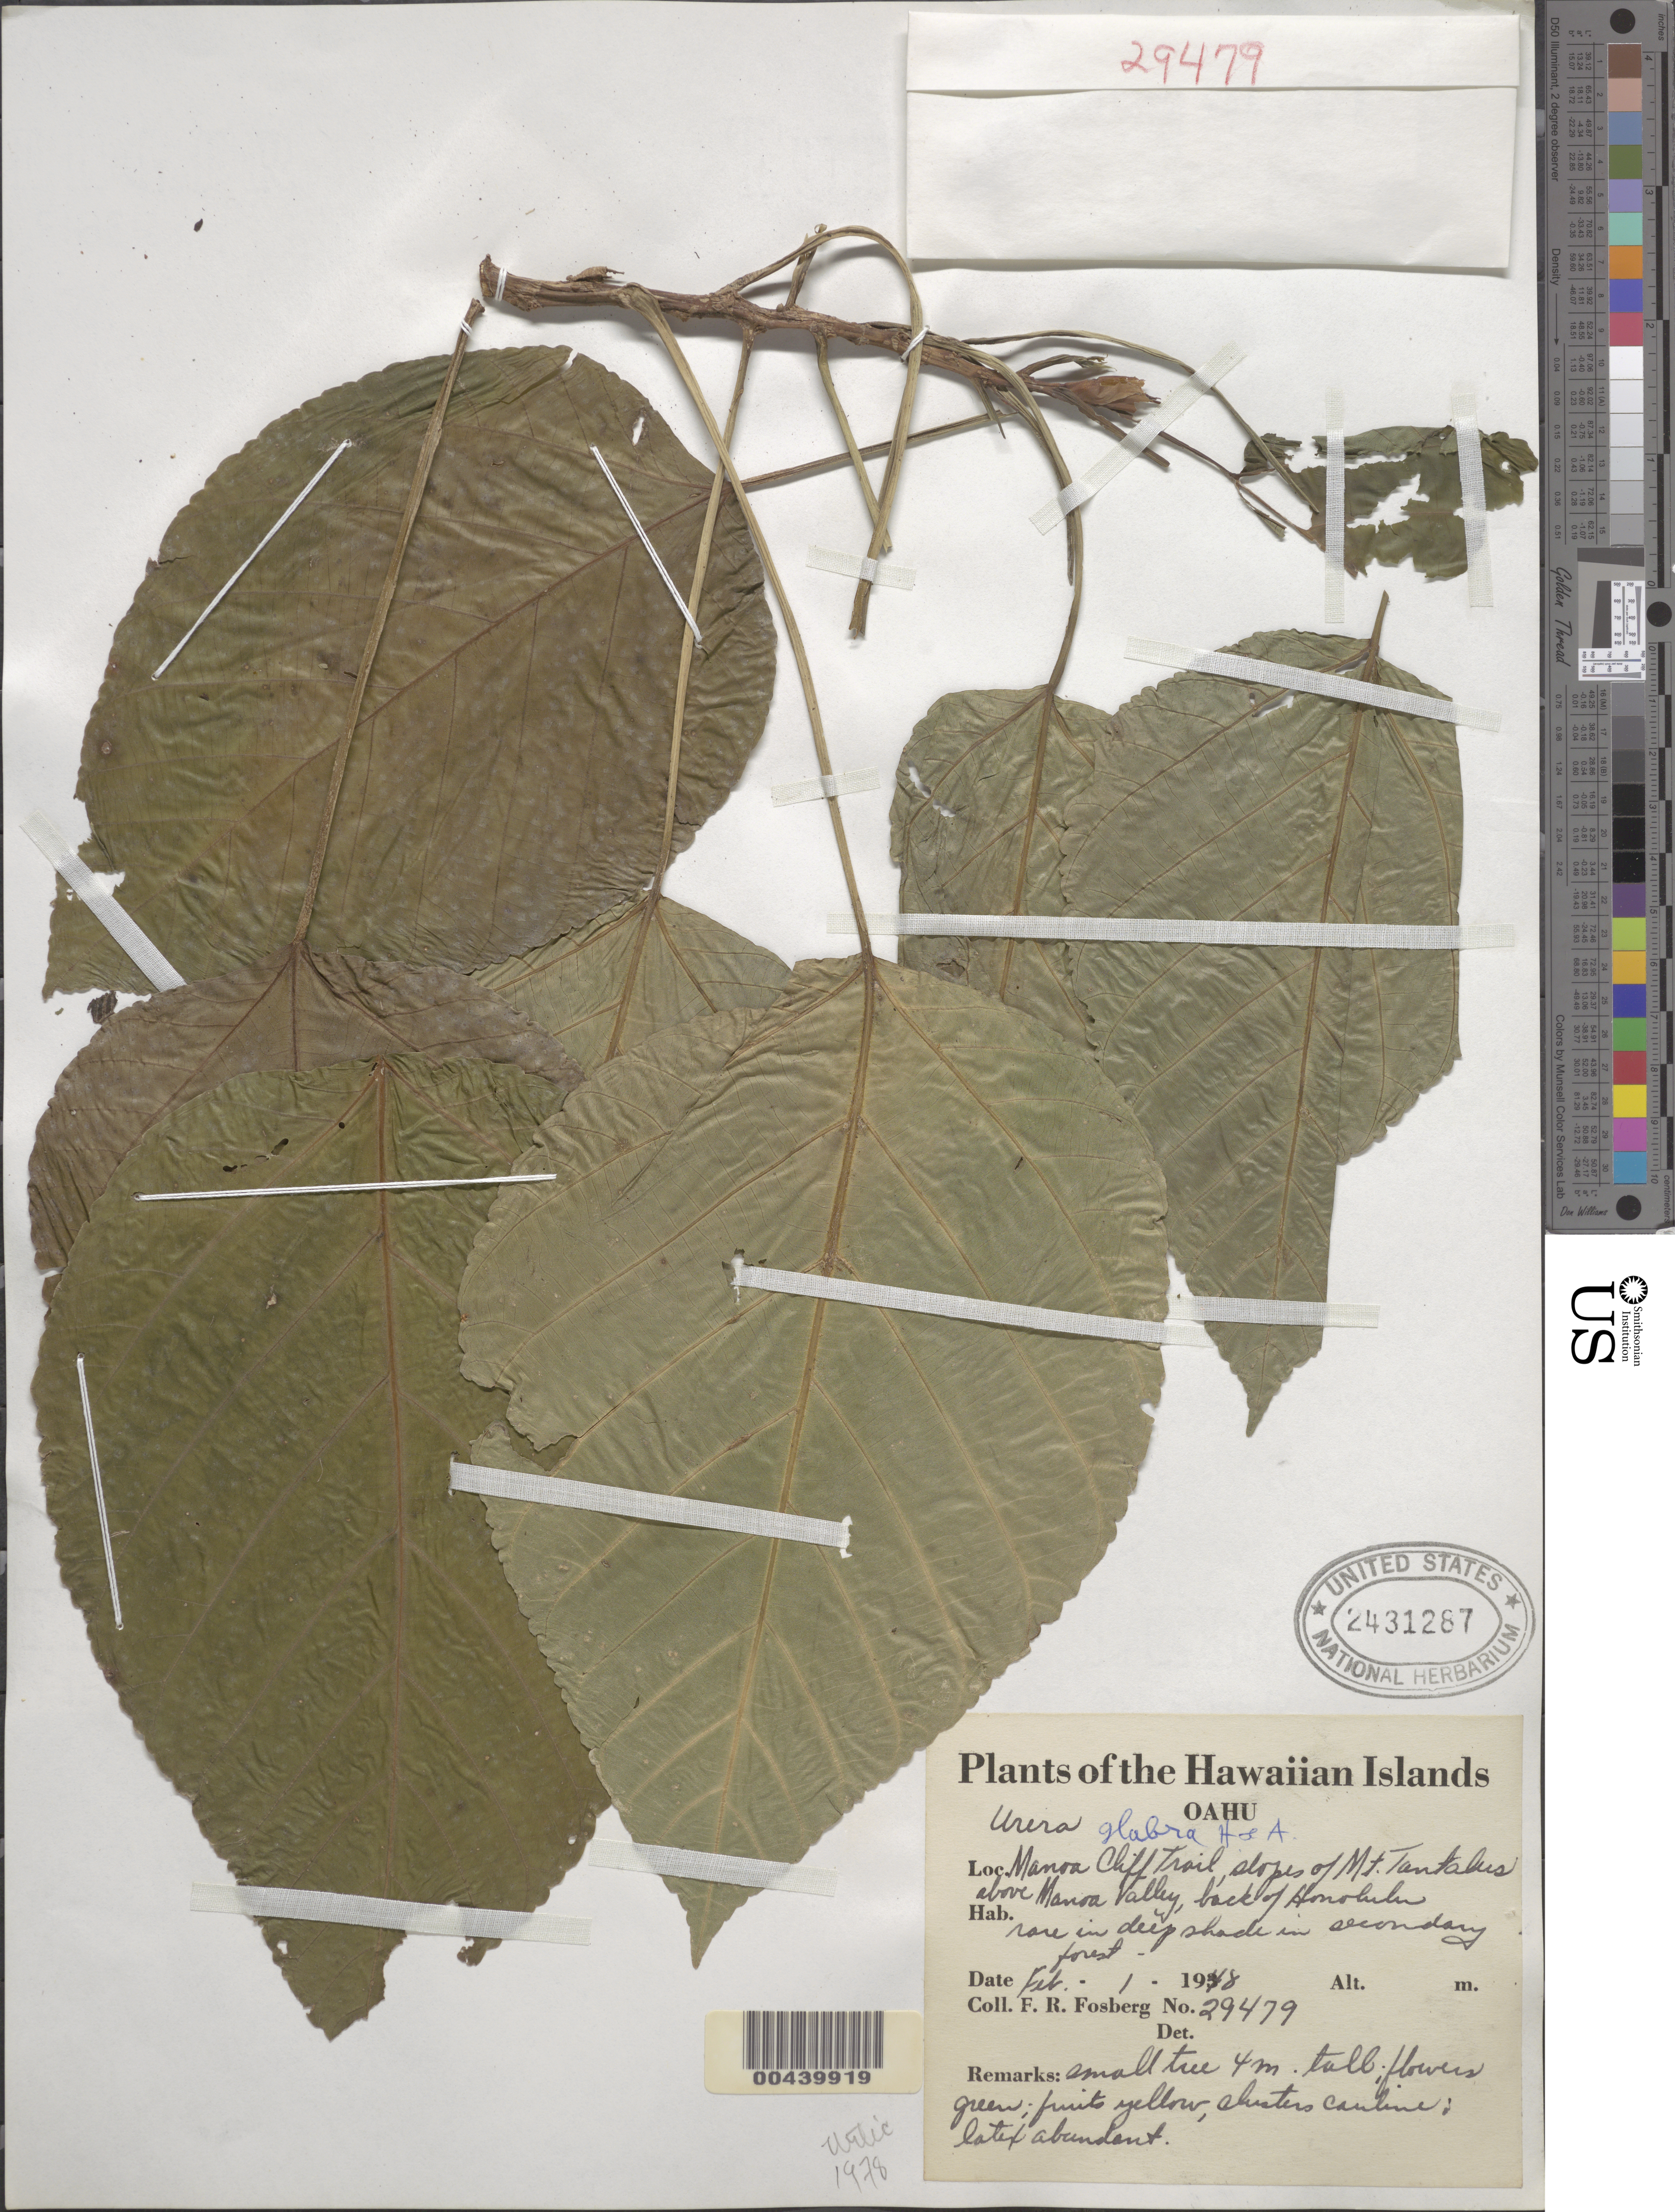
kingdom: Plantae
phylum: Tracheophyta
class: Magnoliopsida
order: Rosales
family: Urticaceae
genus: Touchardia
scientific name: Touchardia oahuensis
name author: T. Wells & A. K. Monro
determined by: Wagner, W. L., (BOT), Smithsonian Institution - National Museum of Natural History (UNITED STATES)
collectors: F. R. Fosberg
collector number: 29479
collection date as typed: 1 Feb 1948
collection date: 1948-02-01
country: United States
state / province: Hawaii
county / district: Honolulu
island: Oahu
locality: Manoa Cliff Trail, slopes of Mt. Tantalus above Manoa Valley, back of Honolulu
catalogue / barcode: US 2431287